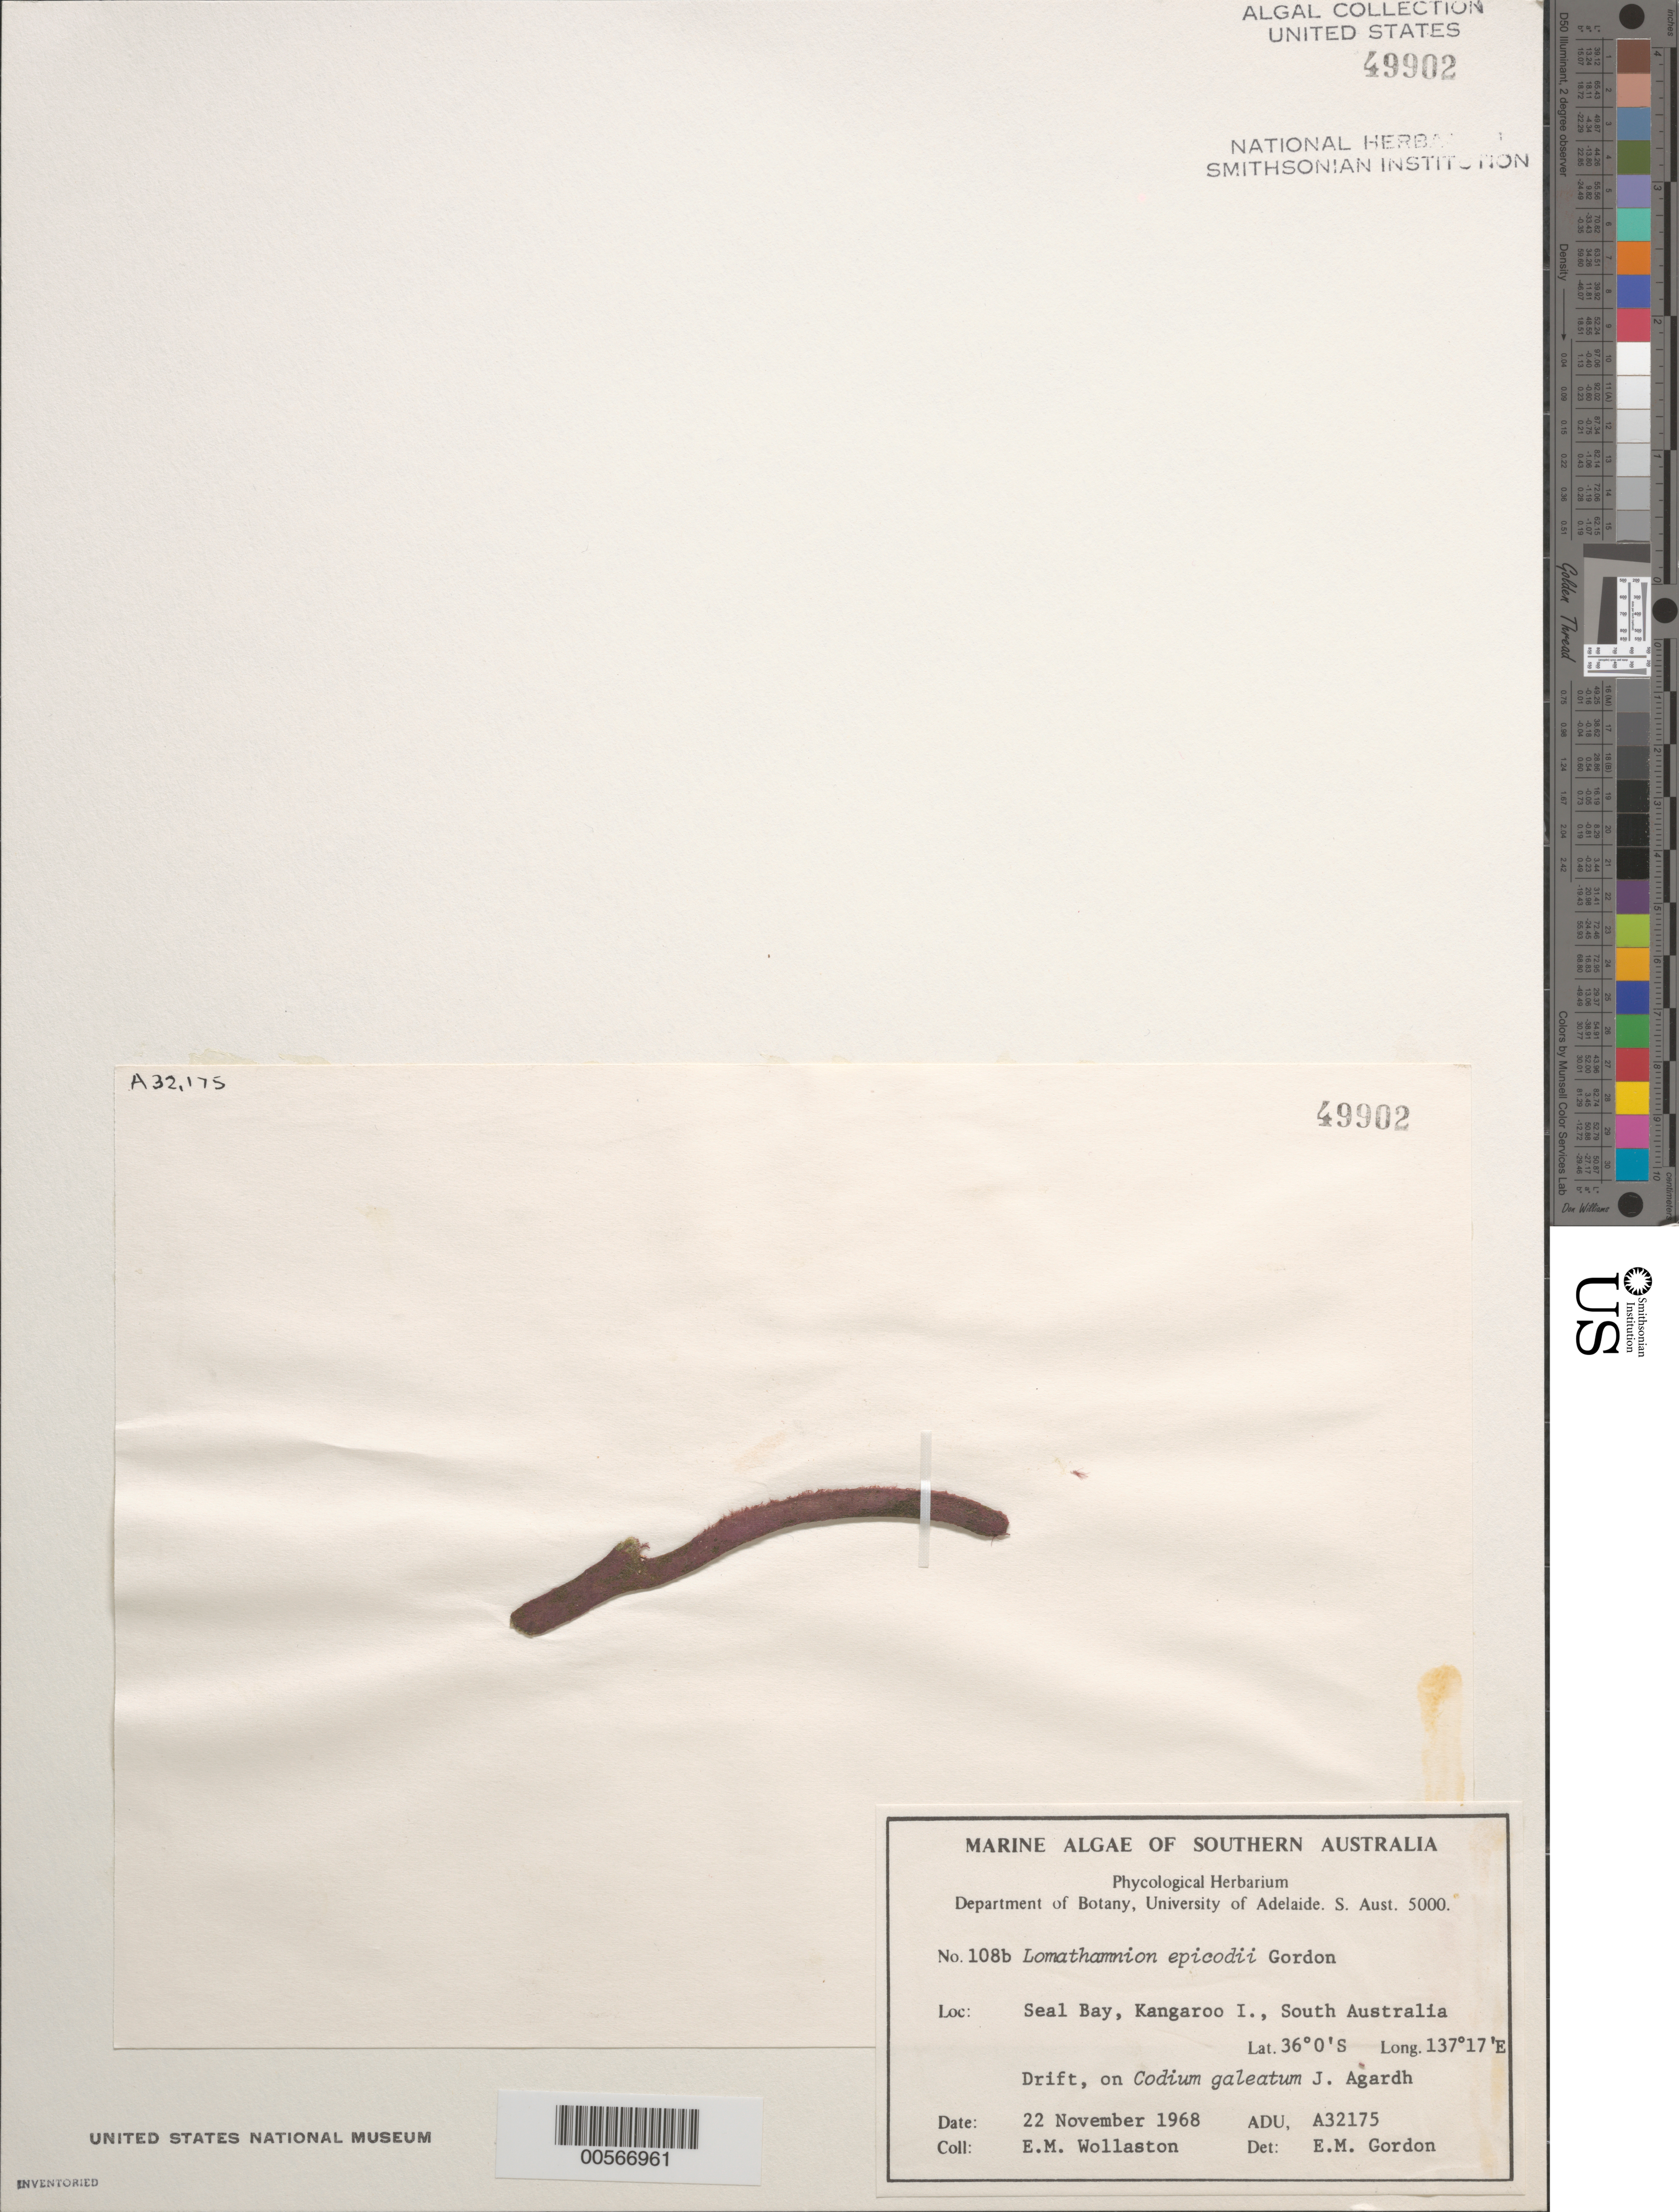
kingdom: Plantae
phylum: Rhodophyta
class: Florideophyceae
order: Ceramiales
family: Wrangeliaceae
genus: Lomathamnion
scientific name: Lomathamnion epicodii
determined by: Gordon-Mills, E. M.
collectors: E. Wollaston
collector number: ADU A32175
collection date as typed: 22 Nov 1968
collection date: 1968-11-22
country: Australia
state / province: South Australia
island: Kangaroo Island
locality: Seal Bay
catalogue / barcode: US 49902